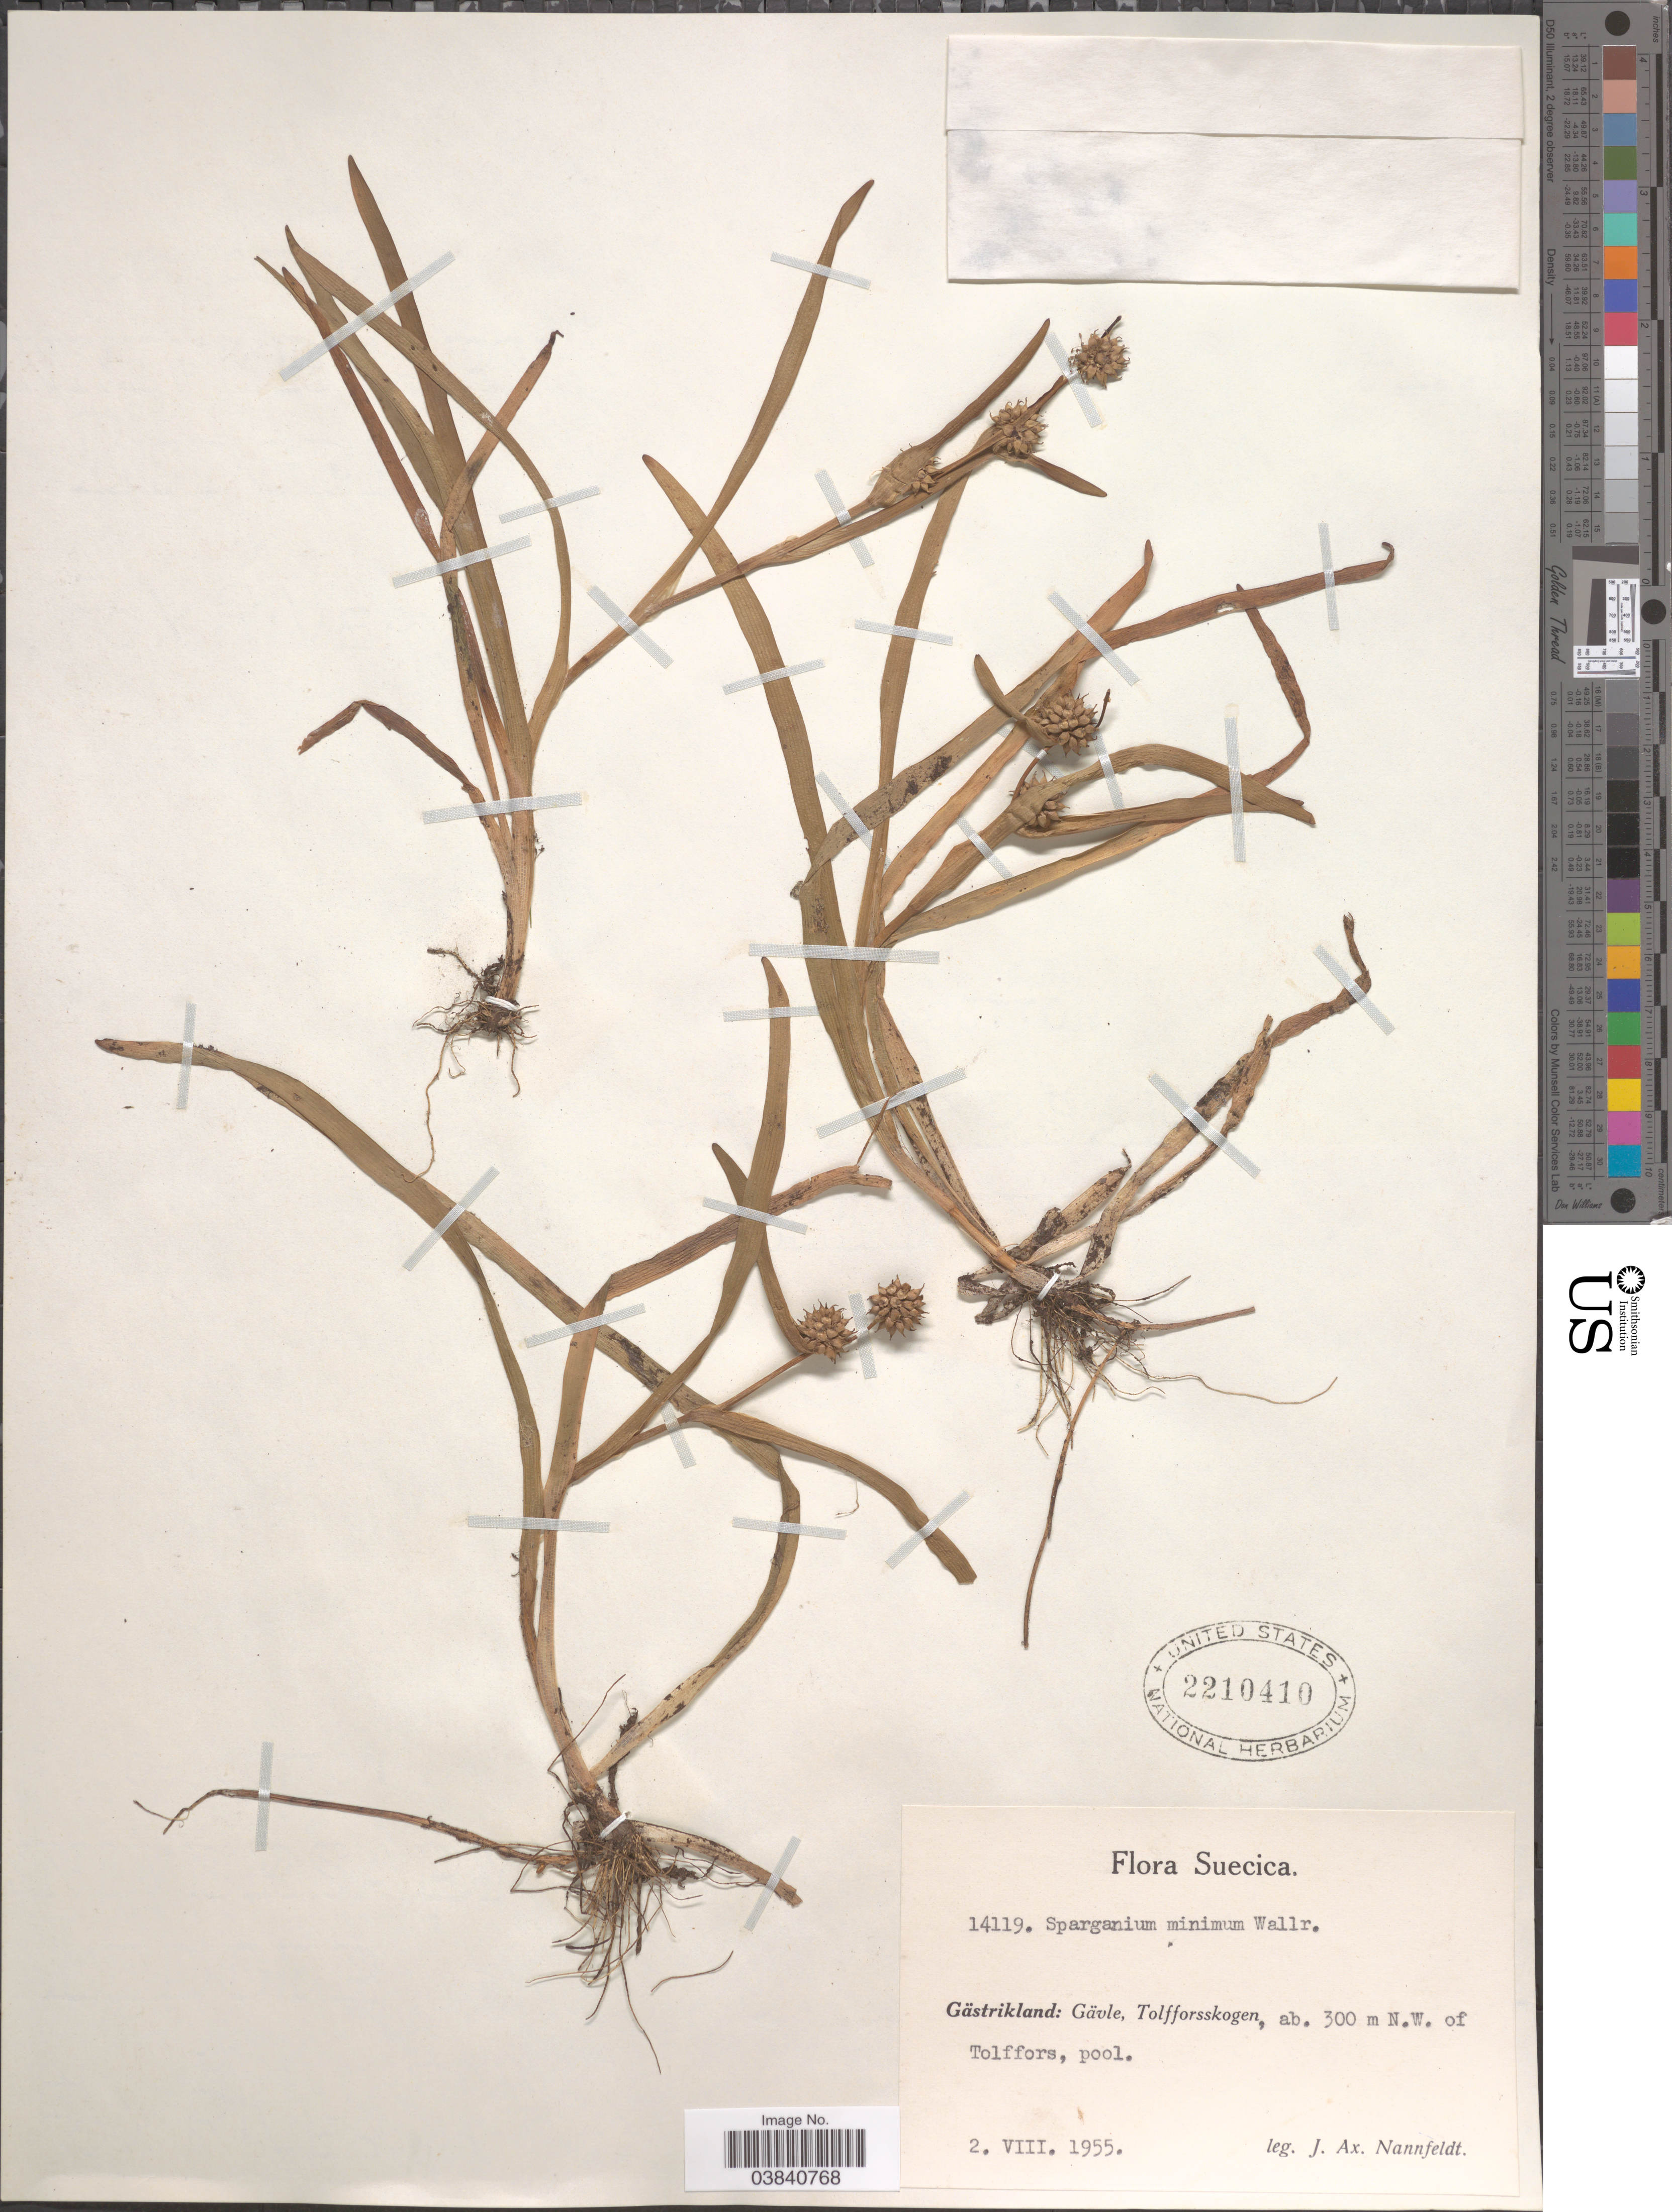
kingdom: Plantae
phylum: Tracheophyta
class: Liliopsida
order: Poales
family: Typhaceae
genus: Sparganium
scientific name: Sparganium minimum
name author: Wallr.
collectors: J. Nannfeldt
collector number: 14119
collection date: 1955-08-02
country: Sweden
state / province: Gävleborg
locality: Suecica. Gästrikland: Gävle, Tolfforsskogen, ab. 300 m N.W. of Tolffors, pool.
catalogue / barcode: US 2210410